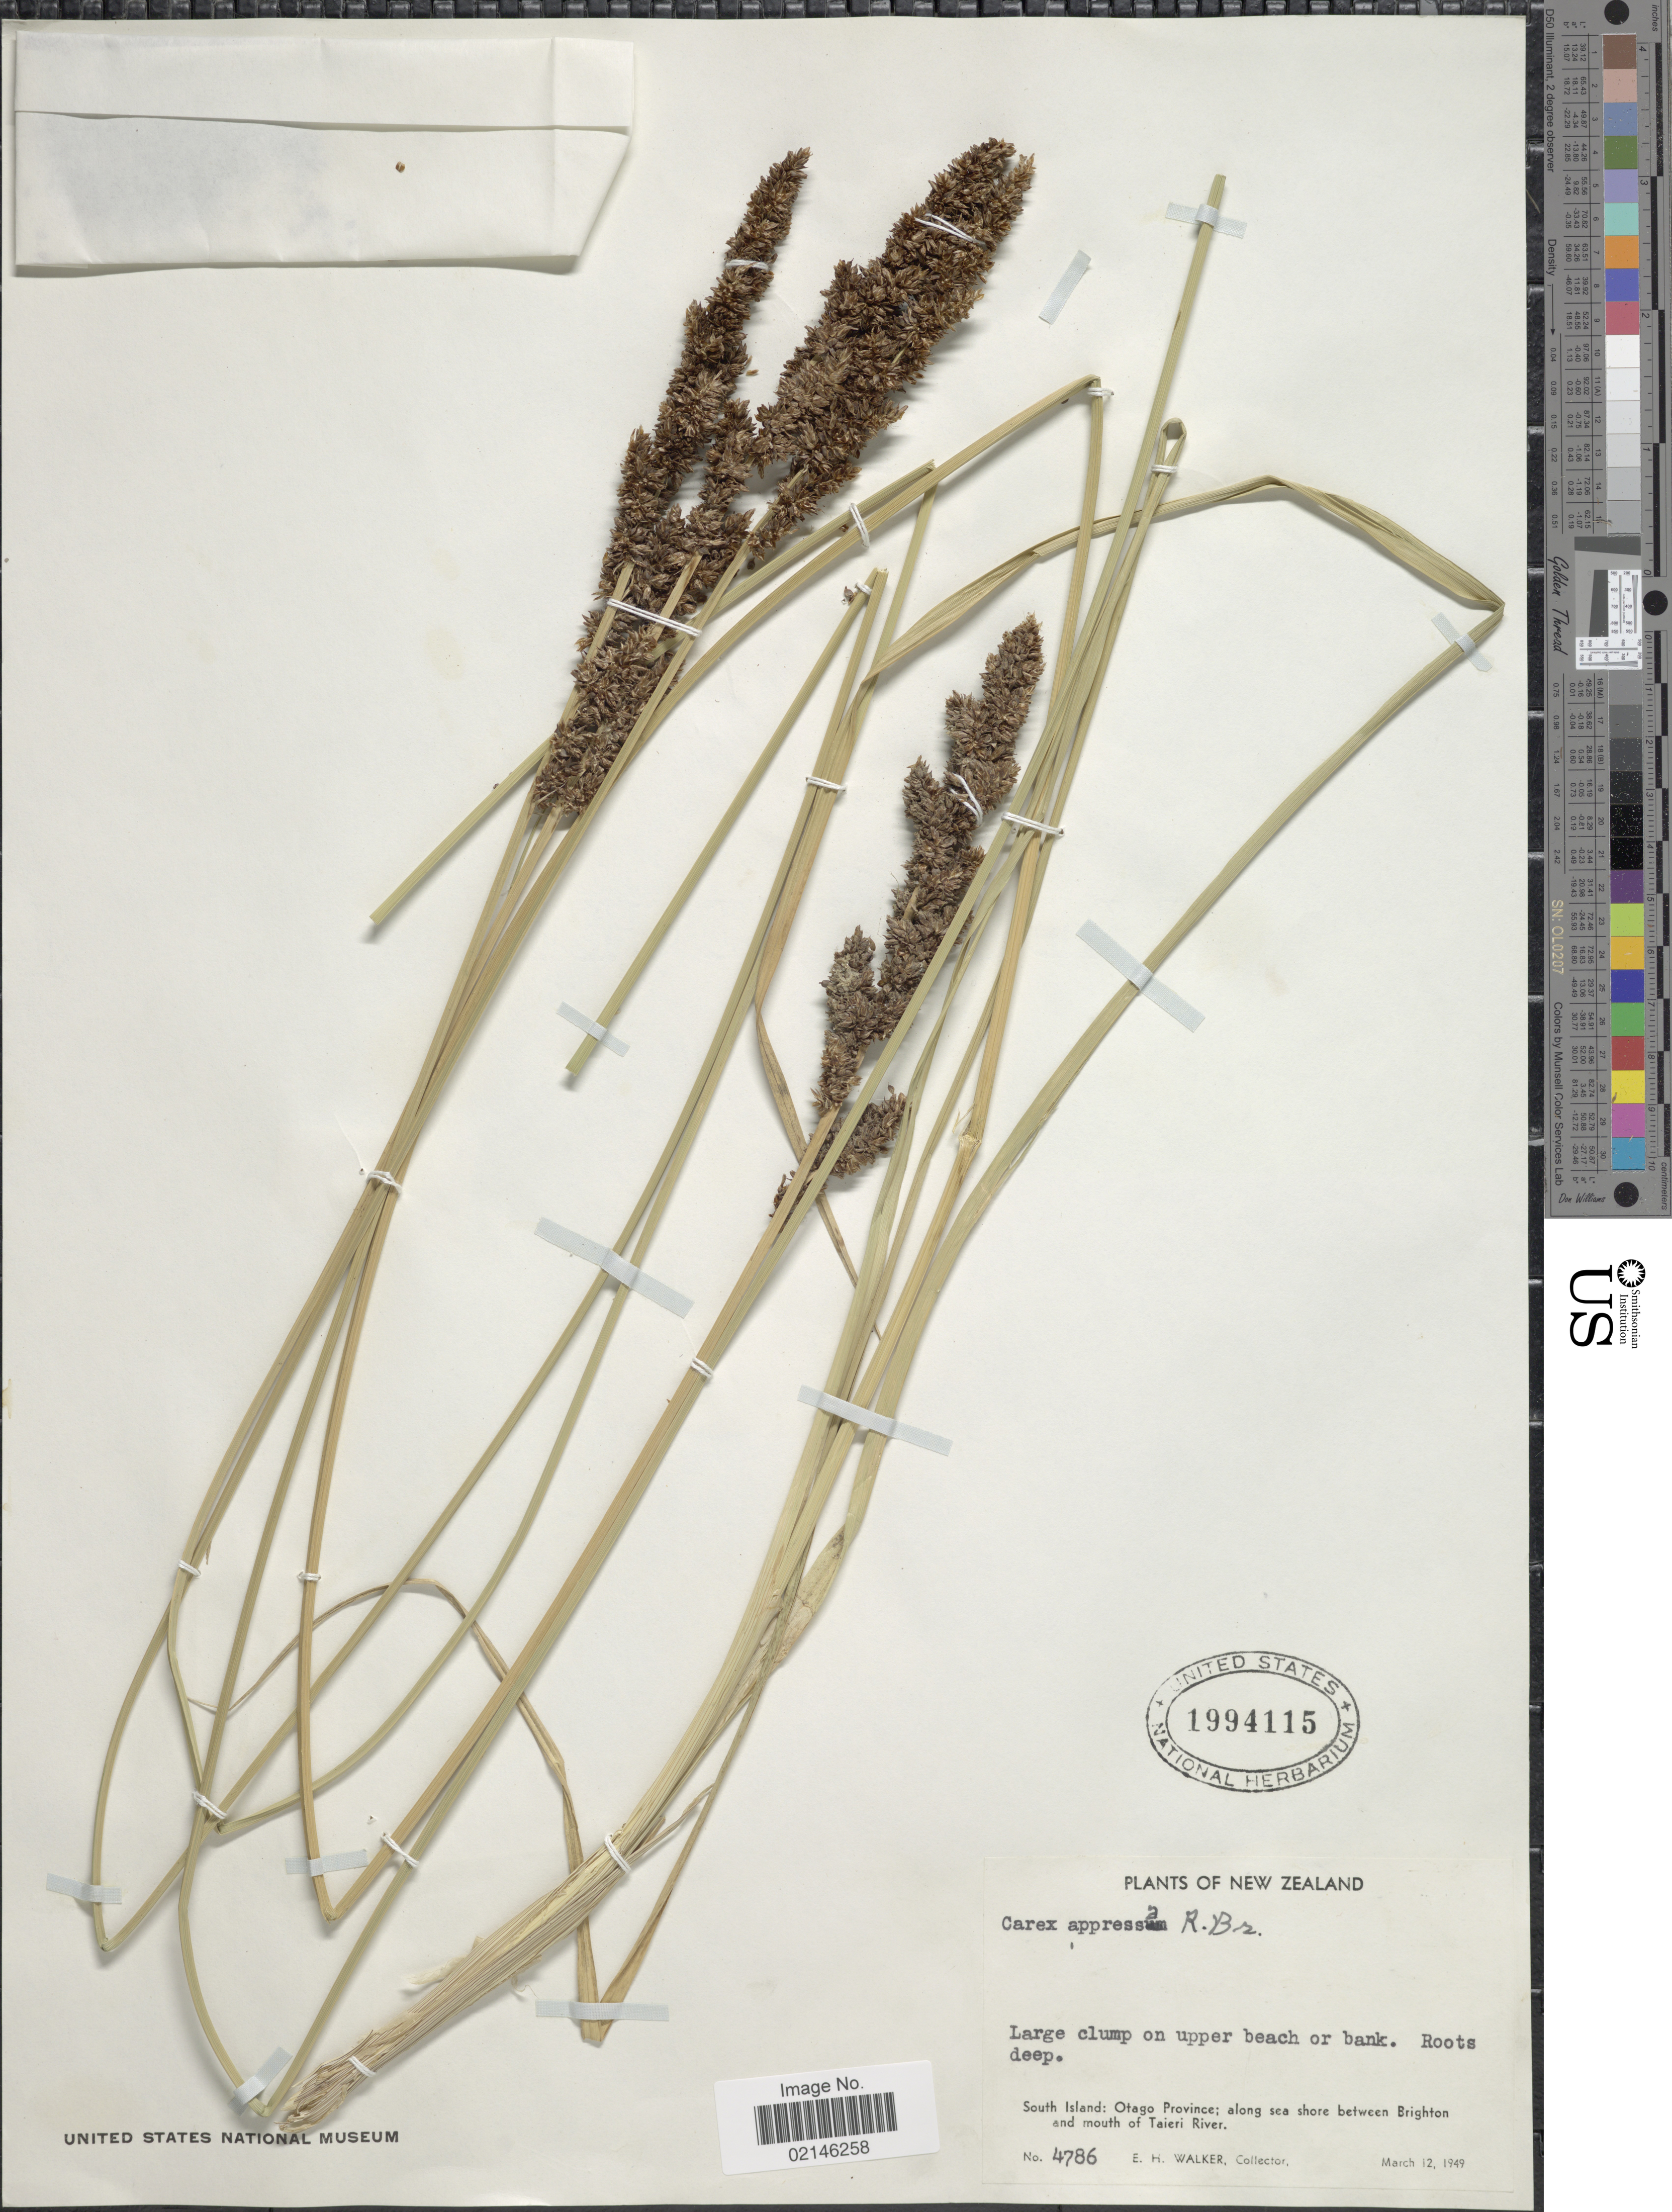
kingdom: Plantae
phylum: Tracheophyta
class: Liliopsida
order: Poales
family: Cyperaceae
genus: Carex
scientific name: Carex appressa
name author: R. Br.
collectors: E. H. Walker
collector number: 4786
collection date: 1949-03-12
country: New Zealand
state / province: Otago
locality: South Island: along sea shore between Brighton and mouth of Taieri River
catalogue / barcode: US 1994115